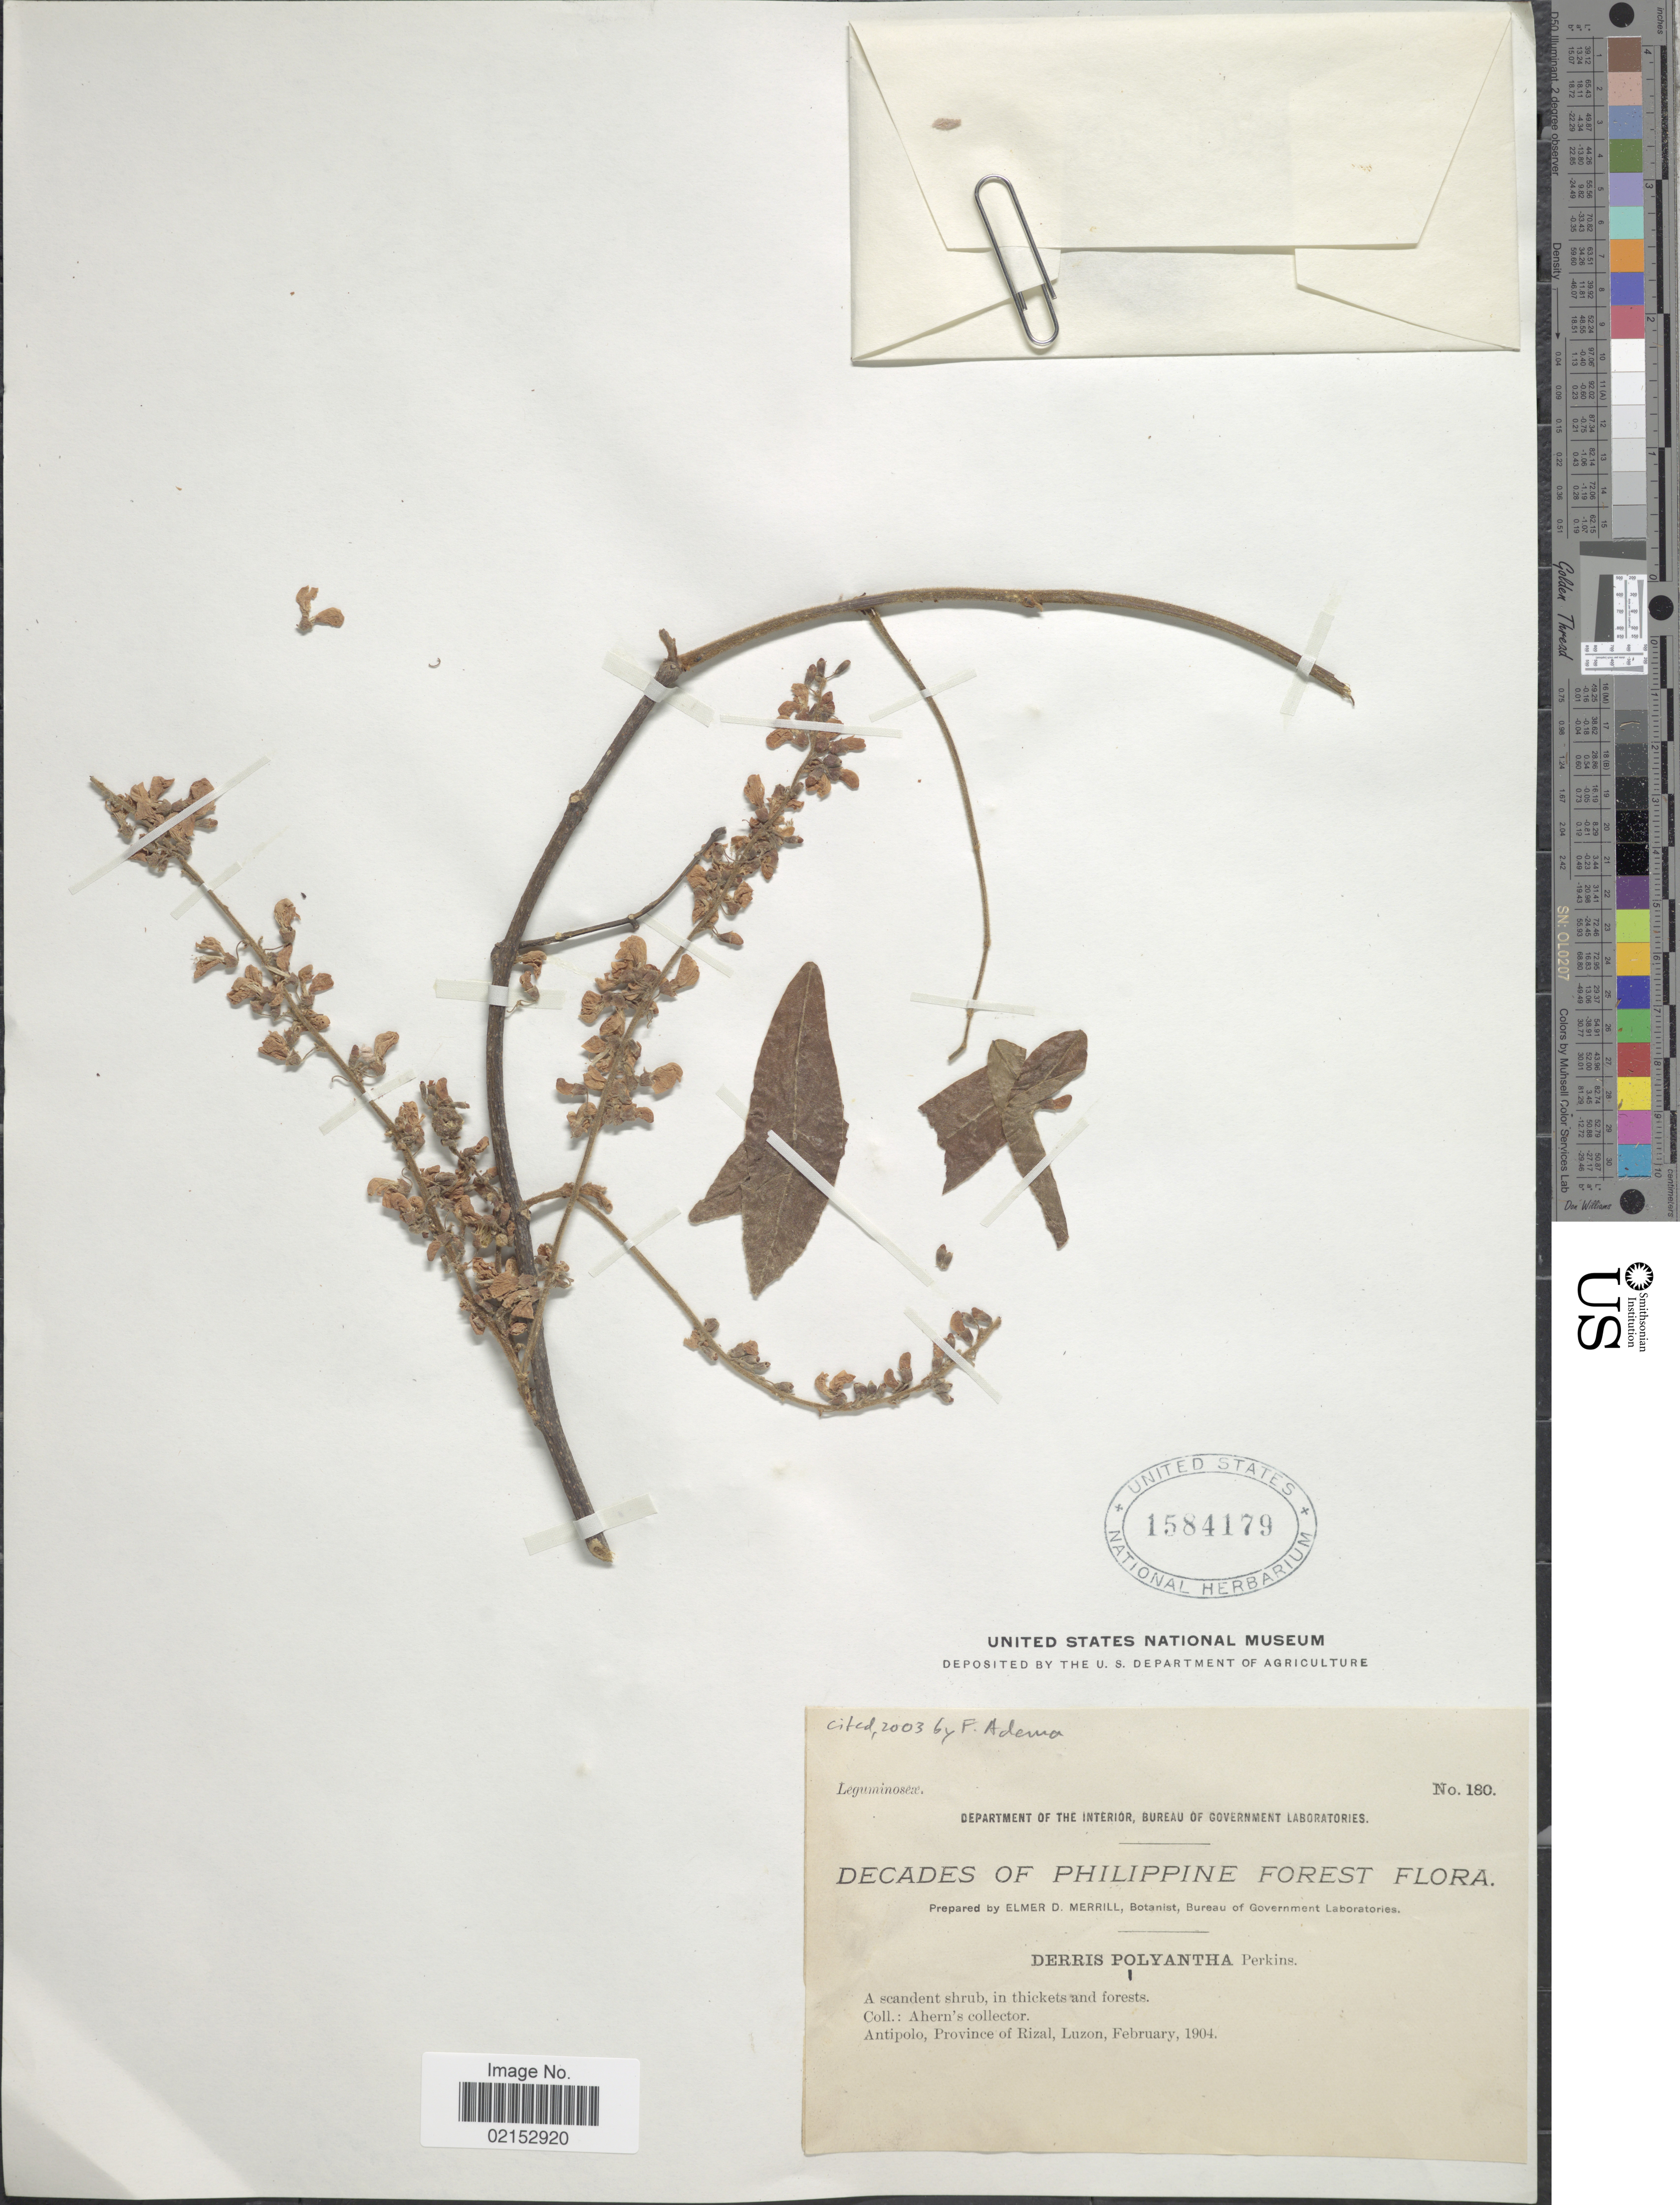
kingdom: Plantae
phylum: Tracheophyta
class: Magnoliopsida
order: Fabales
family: Fabaceae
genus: Derris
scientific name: Derris polyantha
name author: Perkins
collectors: Ahern's collector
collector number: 180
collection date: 1904-02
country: Philippines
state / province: Calabarzon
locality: Decades of Philippine Forest, Antipolo, Province of Rizal, Luzon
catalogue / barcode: US 1584179